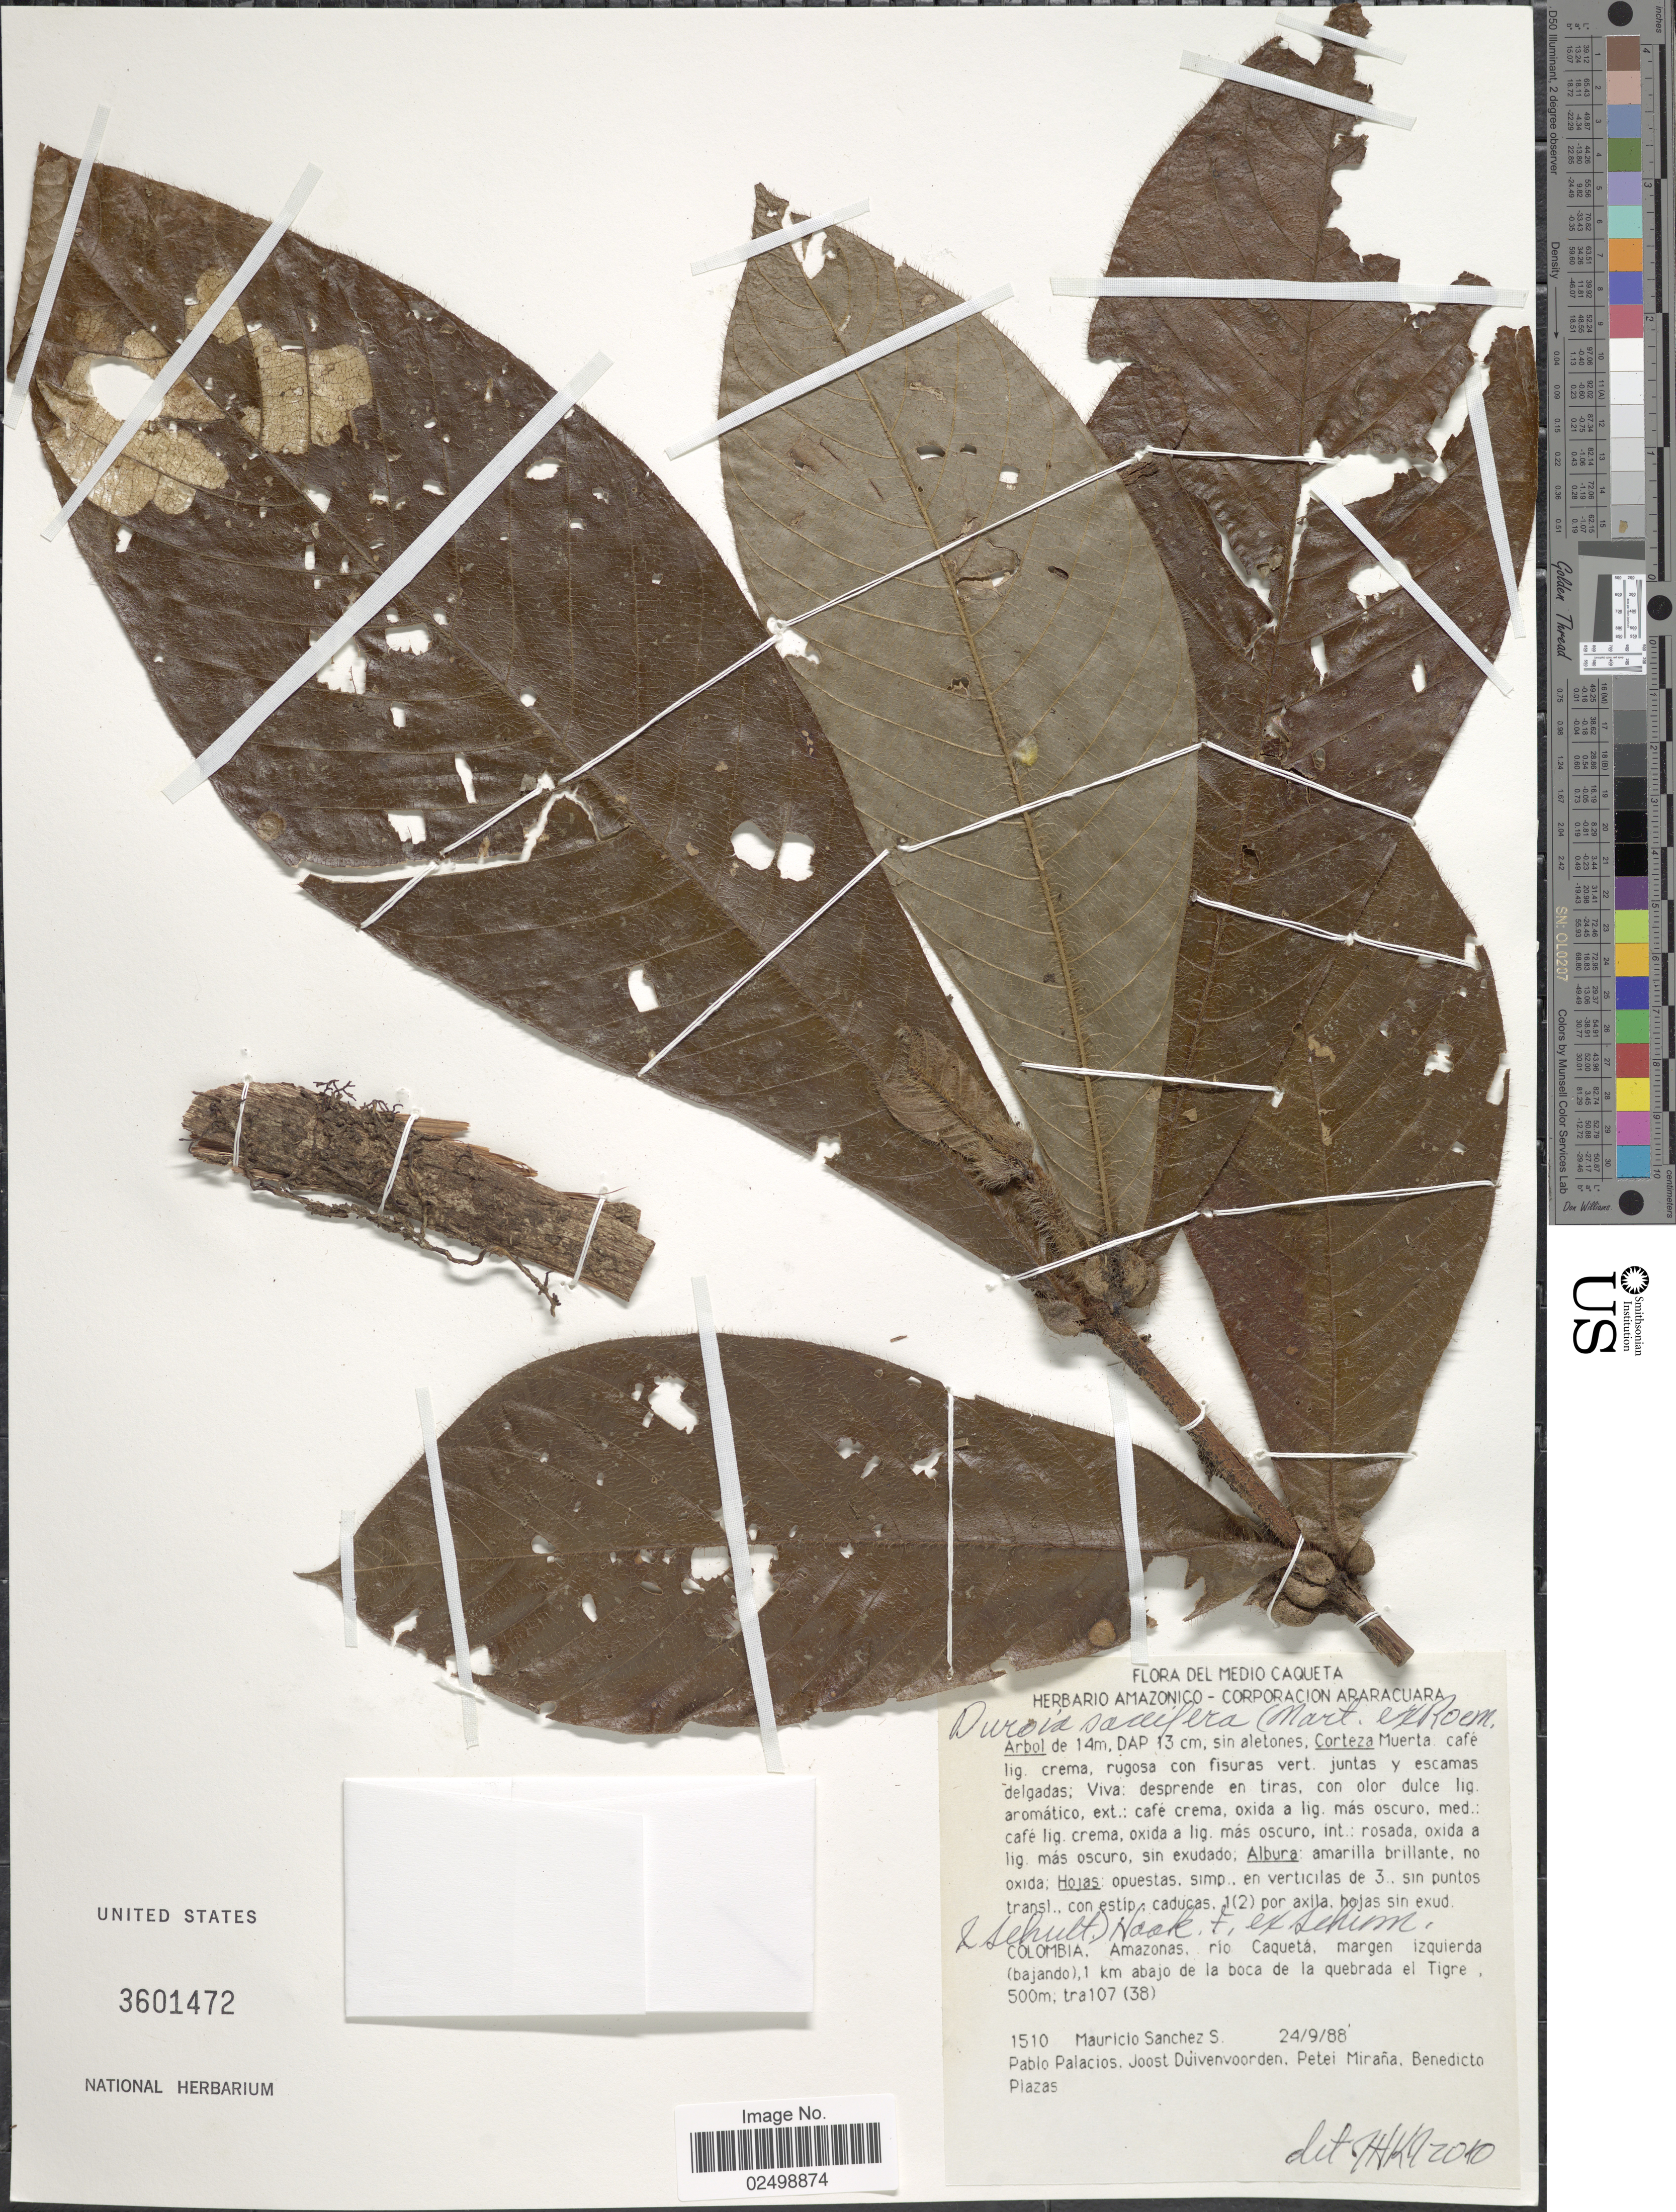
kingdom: Plantae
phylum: Tracheophyta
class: Magnoliopsida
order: Gentianales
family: Rubiaceae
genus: Duroia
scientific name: Duroia saccifera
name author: (Mart. ex Roem. & Schult.) Hook. f. ex K. Schum.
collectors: M. Sanchez S., P. Palacios, J. Duivenvoorden, M. Miraña & B. Plazas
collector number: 1510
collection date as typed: Transcribed d/m/y: 24/9/88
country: Colombia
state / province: Amazônas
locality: Del Medio Caqueta, río Caquetá, margen izquierda (bajando), 1 km abajo de la boca de la quebrada el Tigre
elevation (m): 500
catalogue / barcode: US 3601472